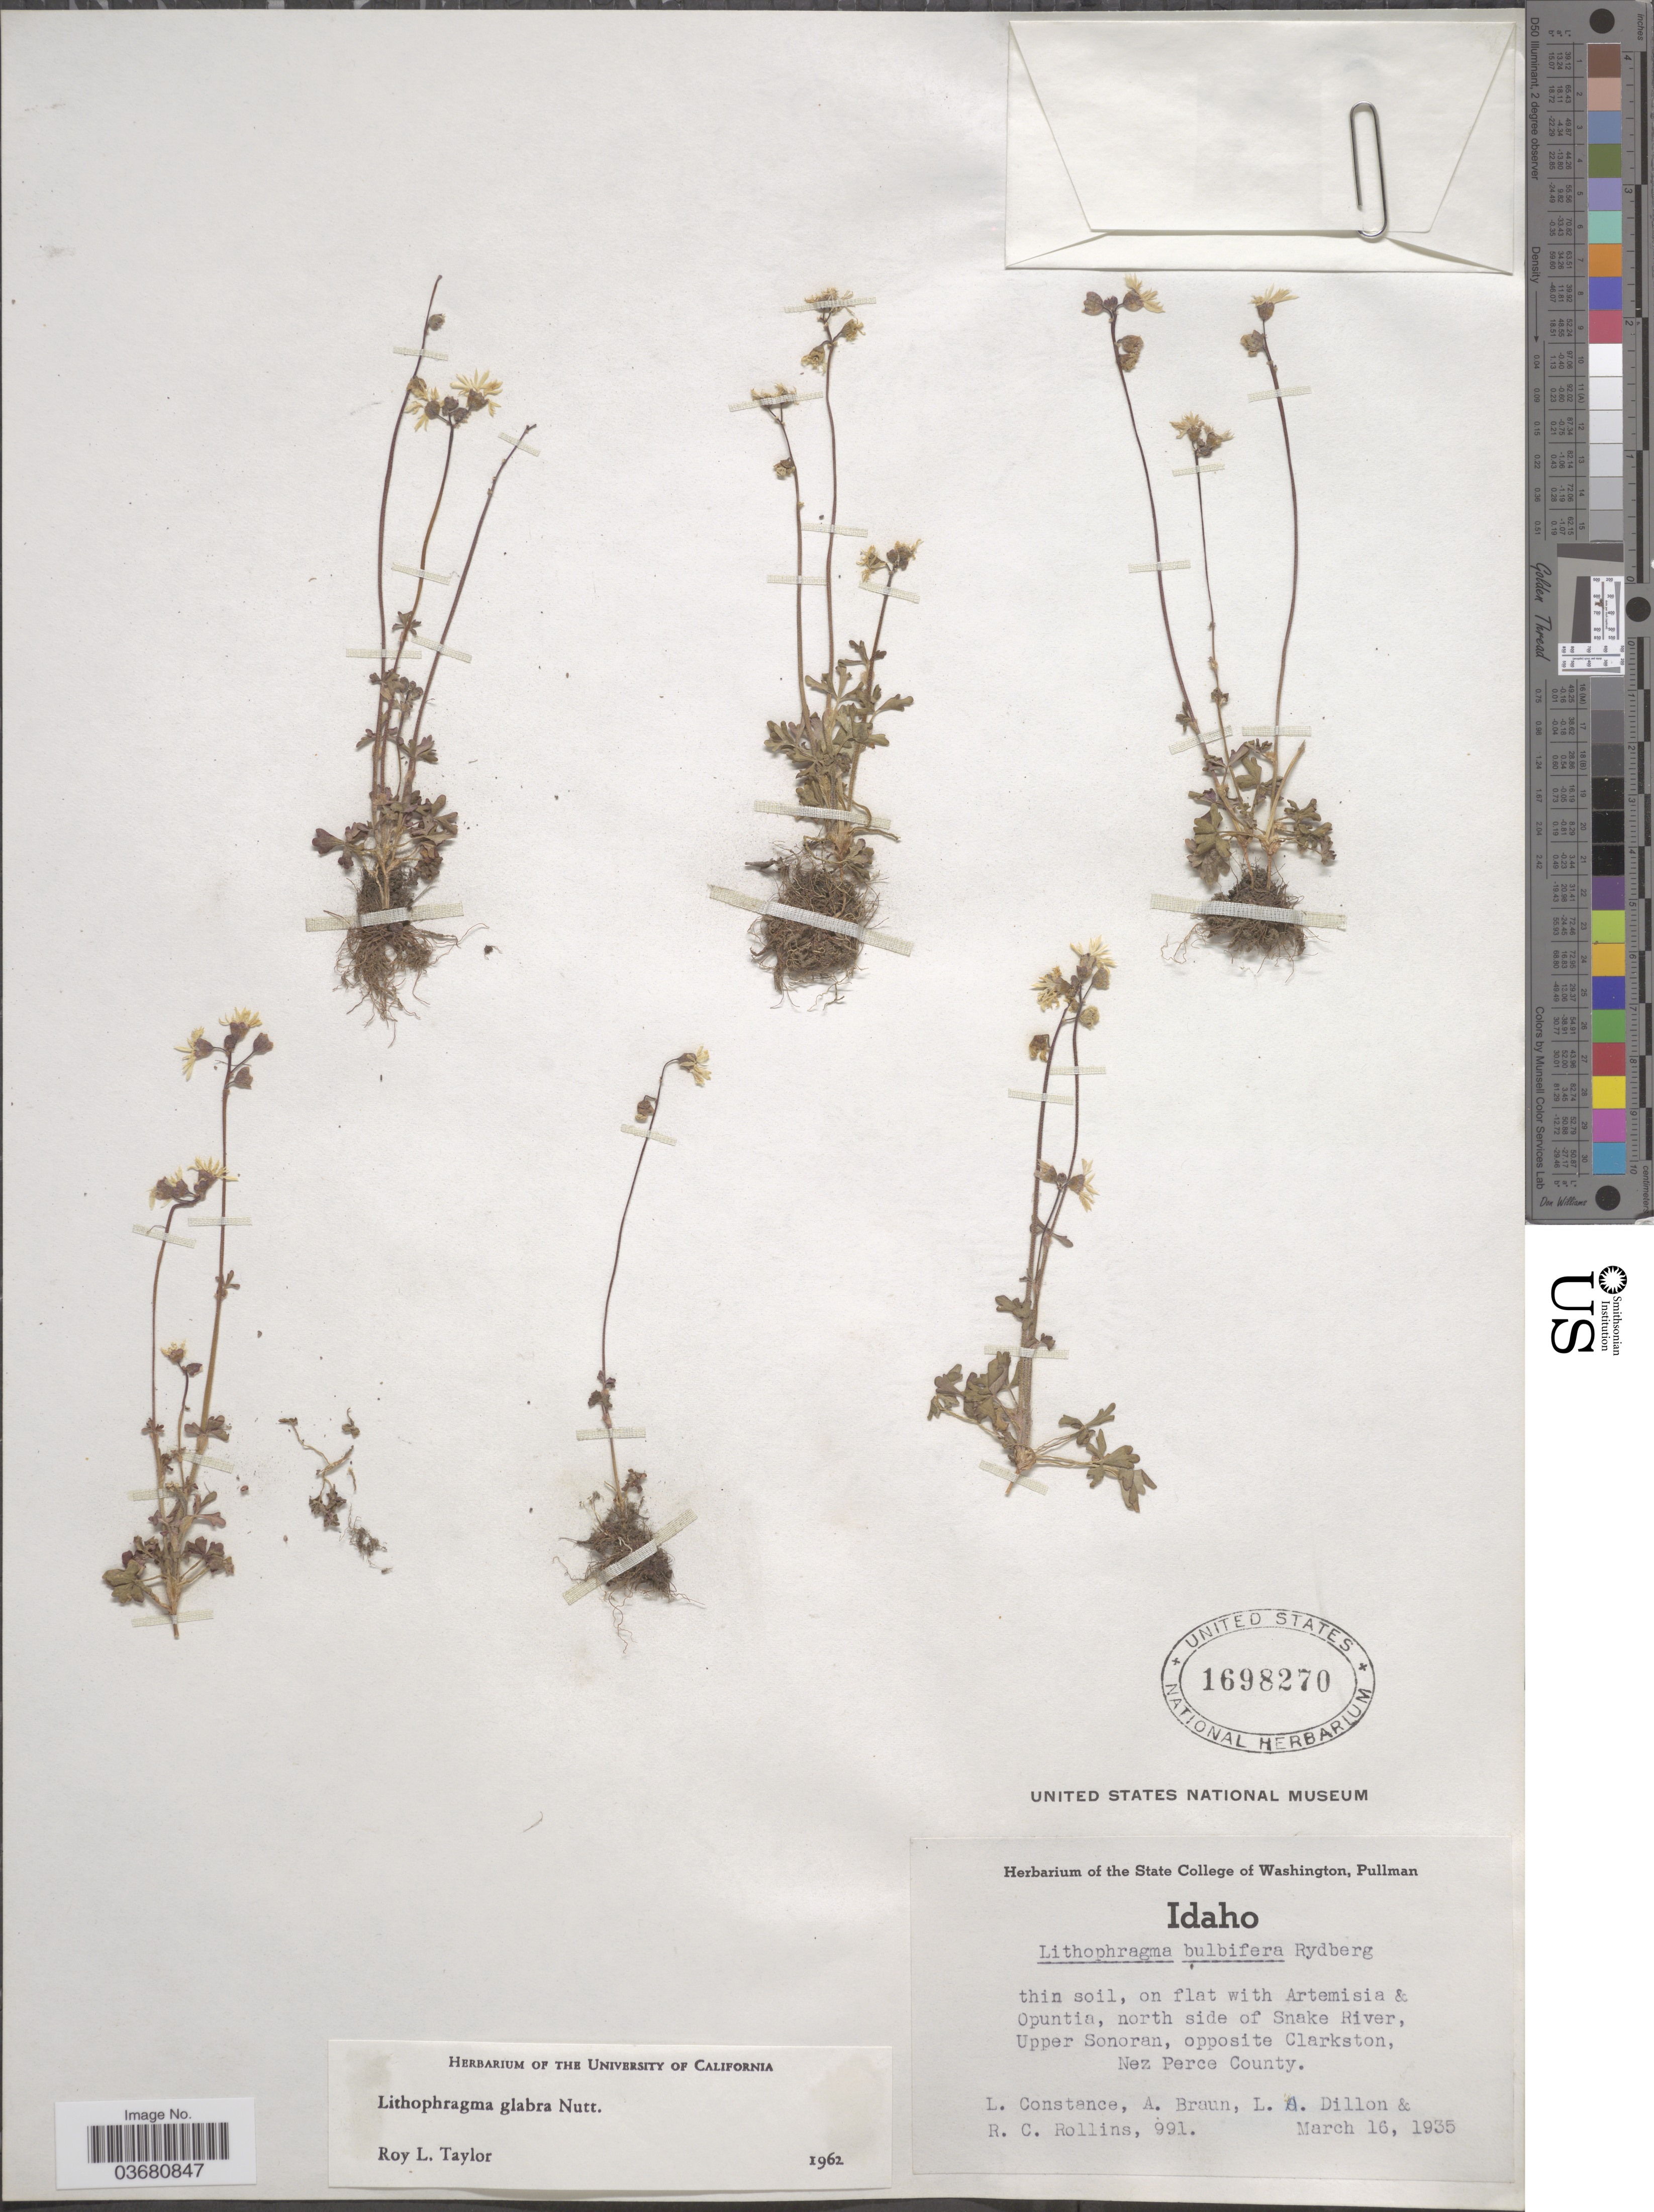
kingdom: Plantae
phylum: Tracheophyta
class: Magnoliopsida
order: Saxifragales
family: Saxifragaceae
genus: Lithophragma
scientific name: Lithophragma glabrum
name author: Nutt.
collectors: L. Constance, A. Braun, L. Dillon & R. C. Rollins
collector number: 991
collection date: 1935-03-16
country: United States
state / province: Idaho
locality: North side of Snake River, Upper Sonoran, opposite Clarkston, Nez Perce County.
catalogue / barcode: US 1698270